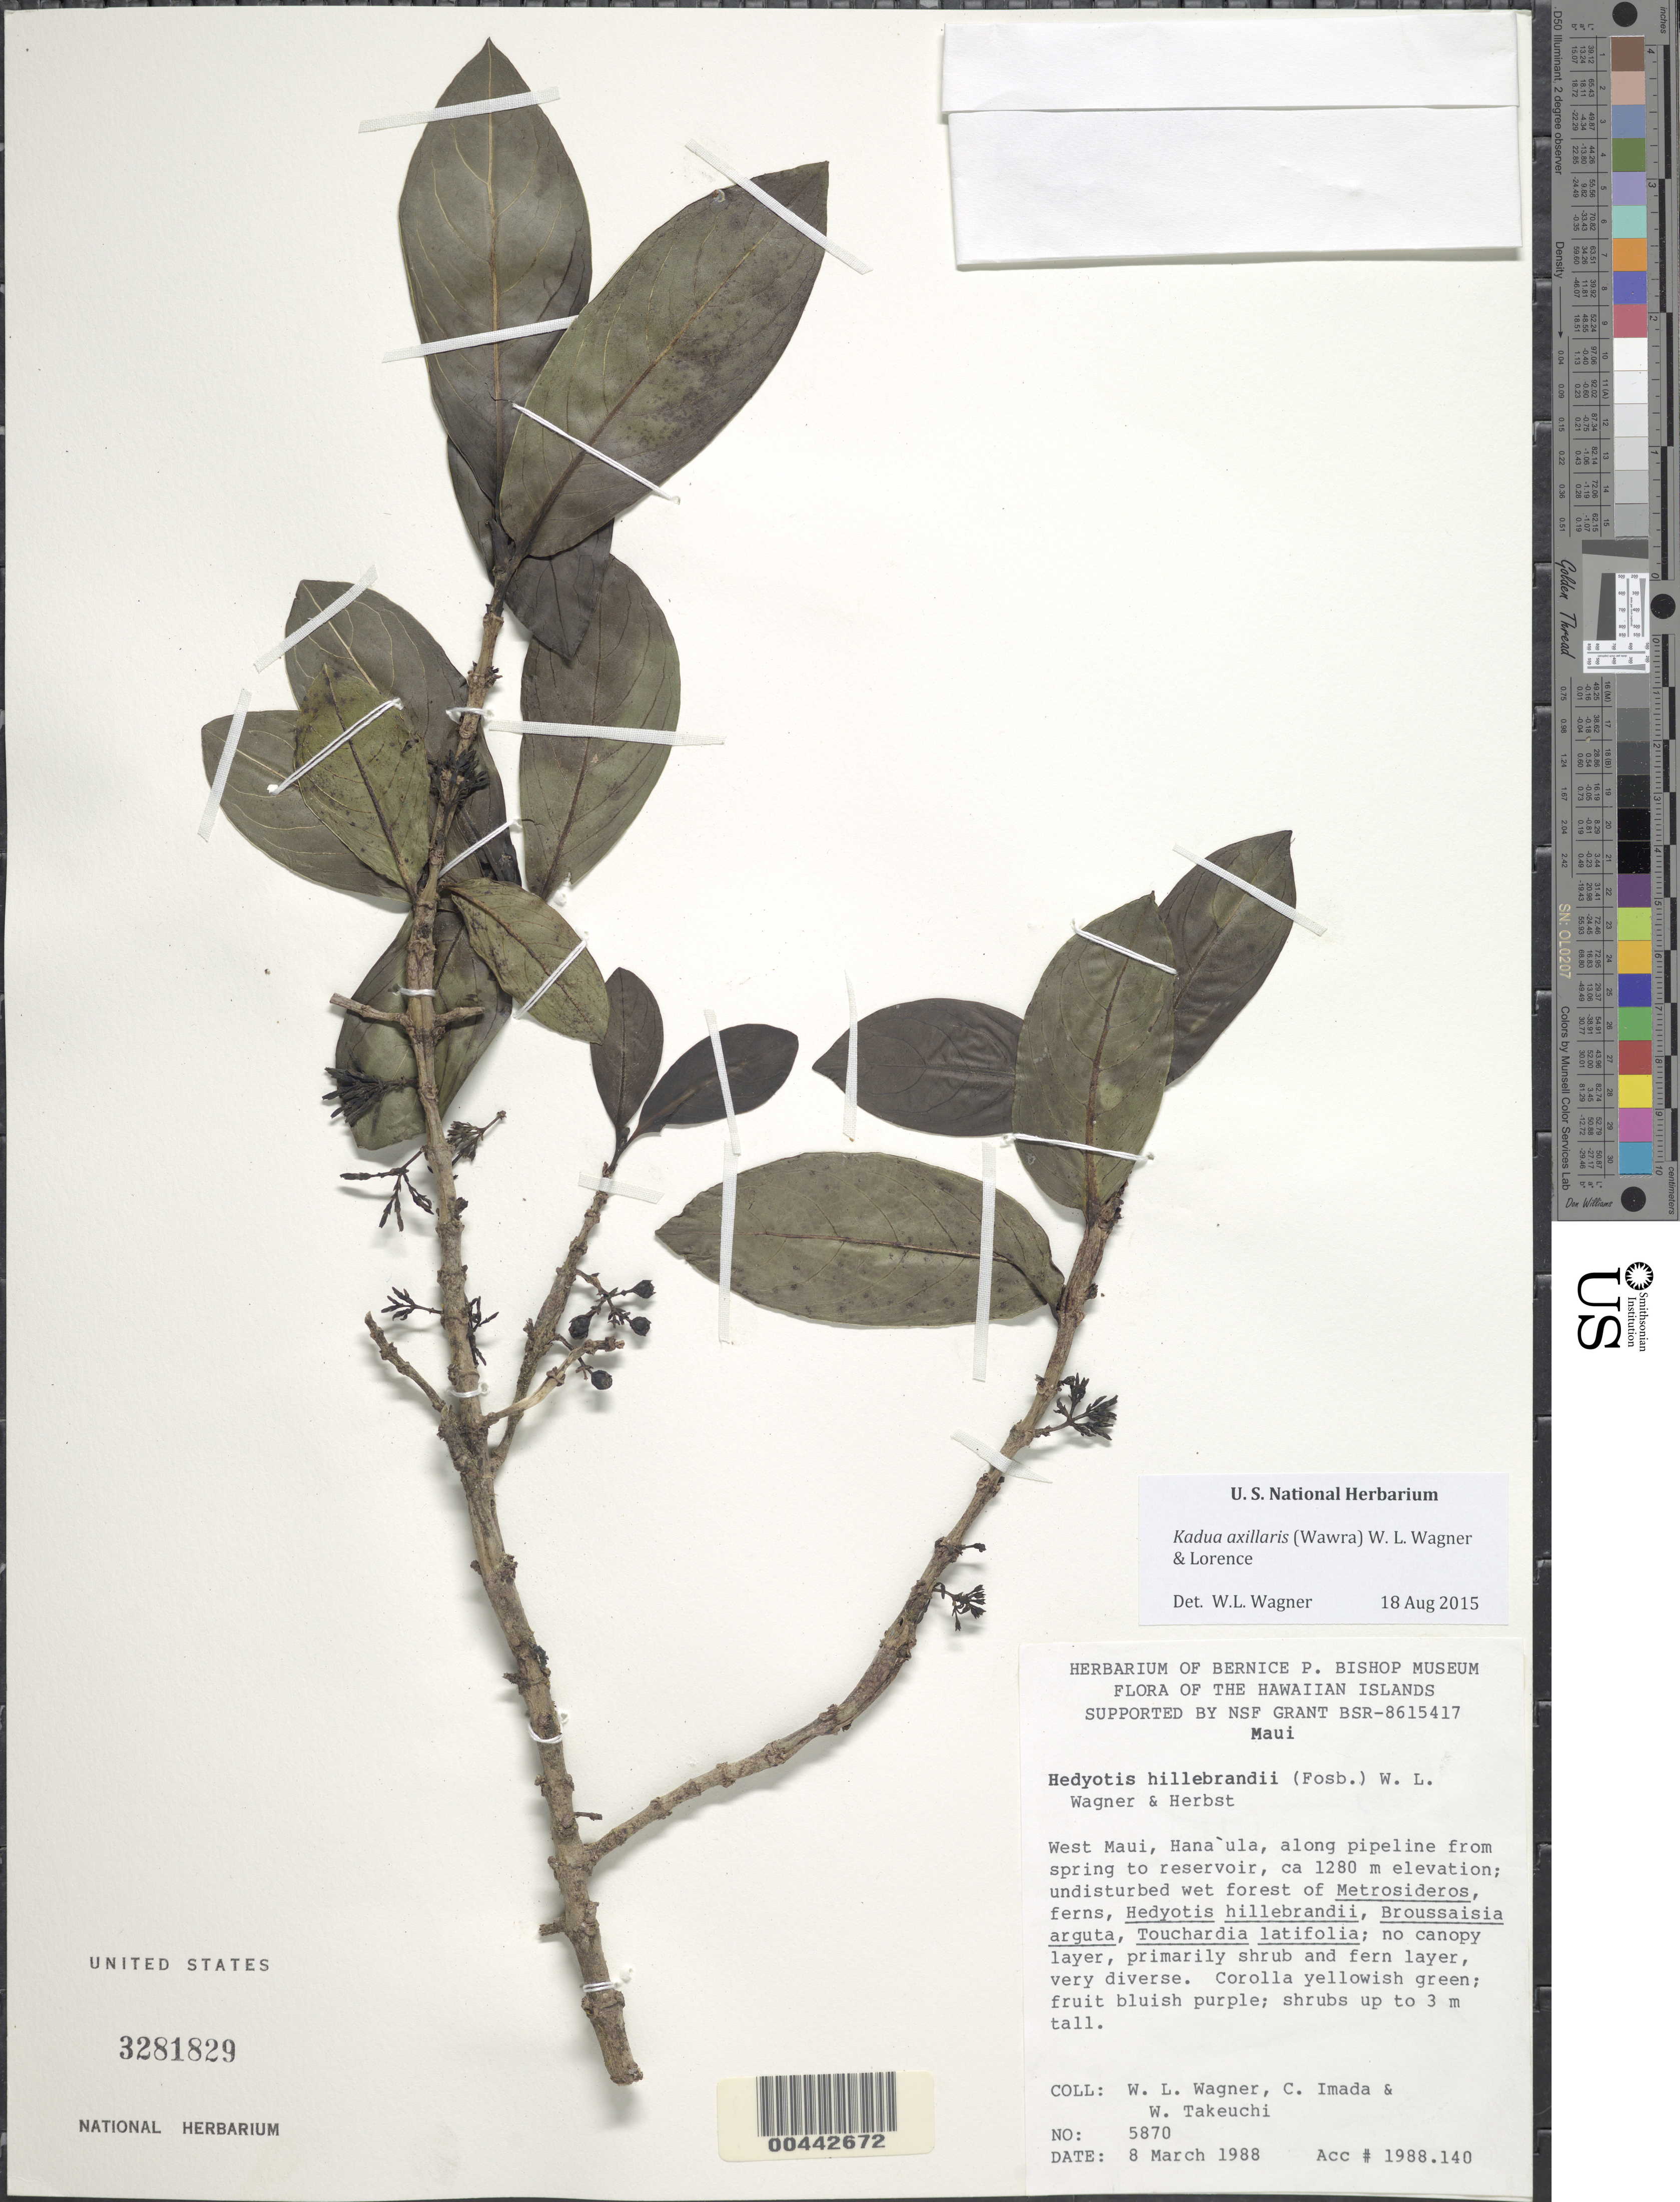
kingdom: Plantae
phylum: Tracheophyta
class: Magnoliopsida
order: Gentianales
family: Rubiaceae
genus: Kadua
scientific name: Kadua axillaris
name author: (Wawra) W.L. Wagner & Lorence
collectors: W. L. Wagner, C. Imada & W. N. Takeuchi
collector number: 5870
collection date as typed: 8 Mar 1988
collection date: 1988-03-08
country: United States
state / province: Hawaii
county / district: Maui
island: Maui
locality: West Maui, Hana'ula, along pipeline from spring to reservoir.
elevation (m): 1280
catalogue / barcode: US 3281829